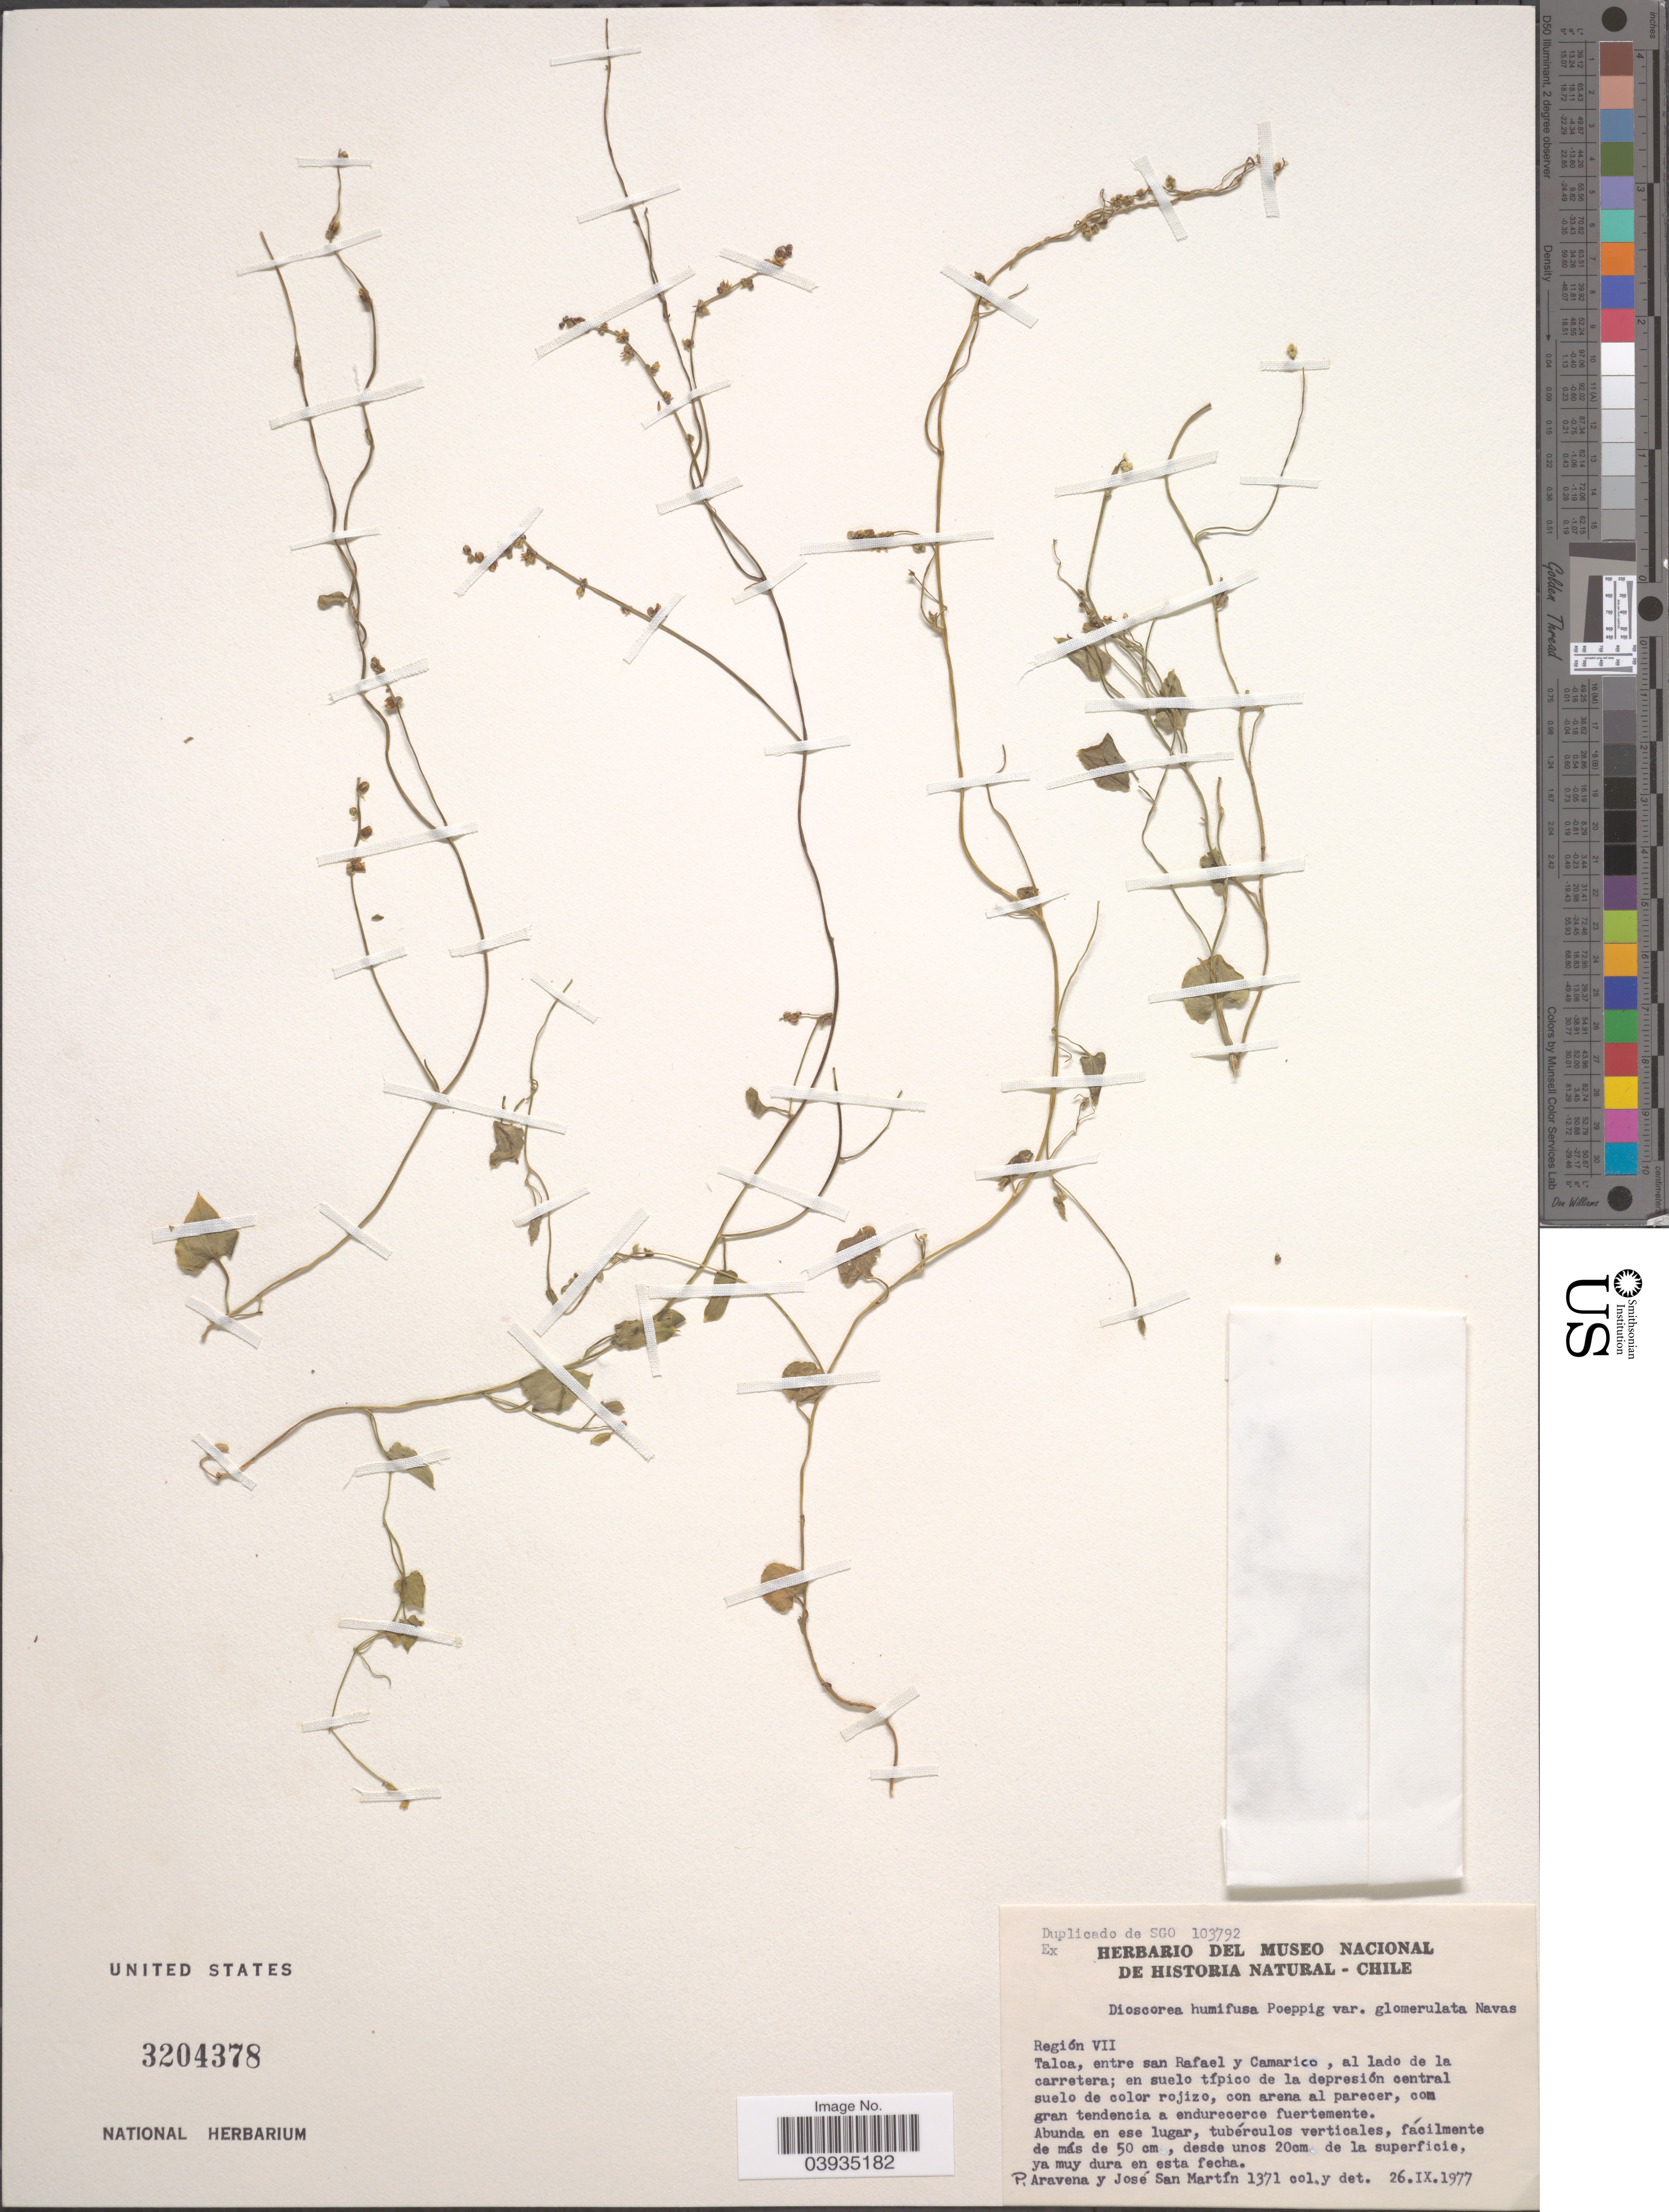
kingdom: Plantae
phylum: Tracheophyta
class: Liliopsida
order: Dioscoreales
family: Dioscoreaceae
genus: Dioscorea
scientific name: Dioscorea humifusa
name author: Poepp.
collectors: P. Aravena & J. San Martin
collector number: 1371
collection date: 1977-09-16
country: Chile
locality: Región VII. Talca, entre san Rafael y Camarico, al lado de la carretera.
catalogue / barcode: US 3204378